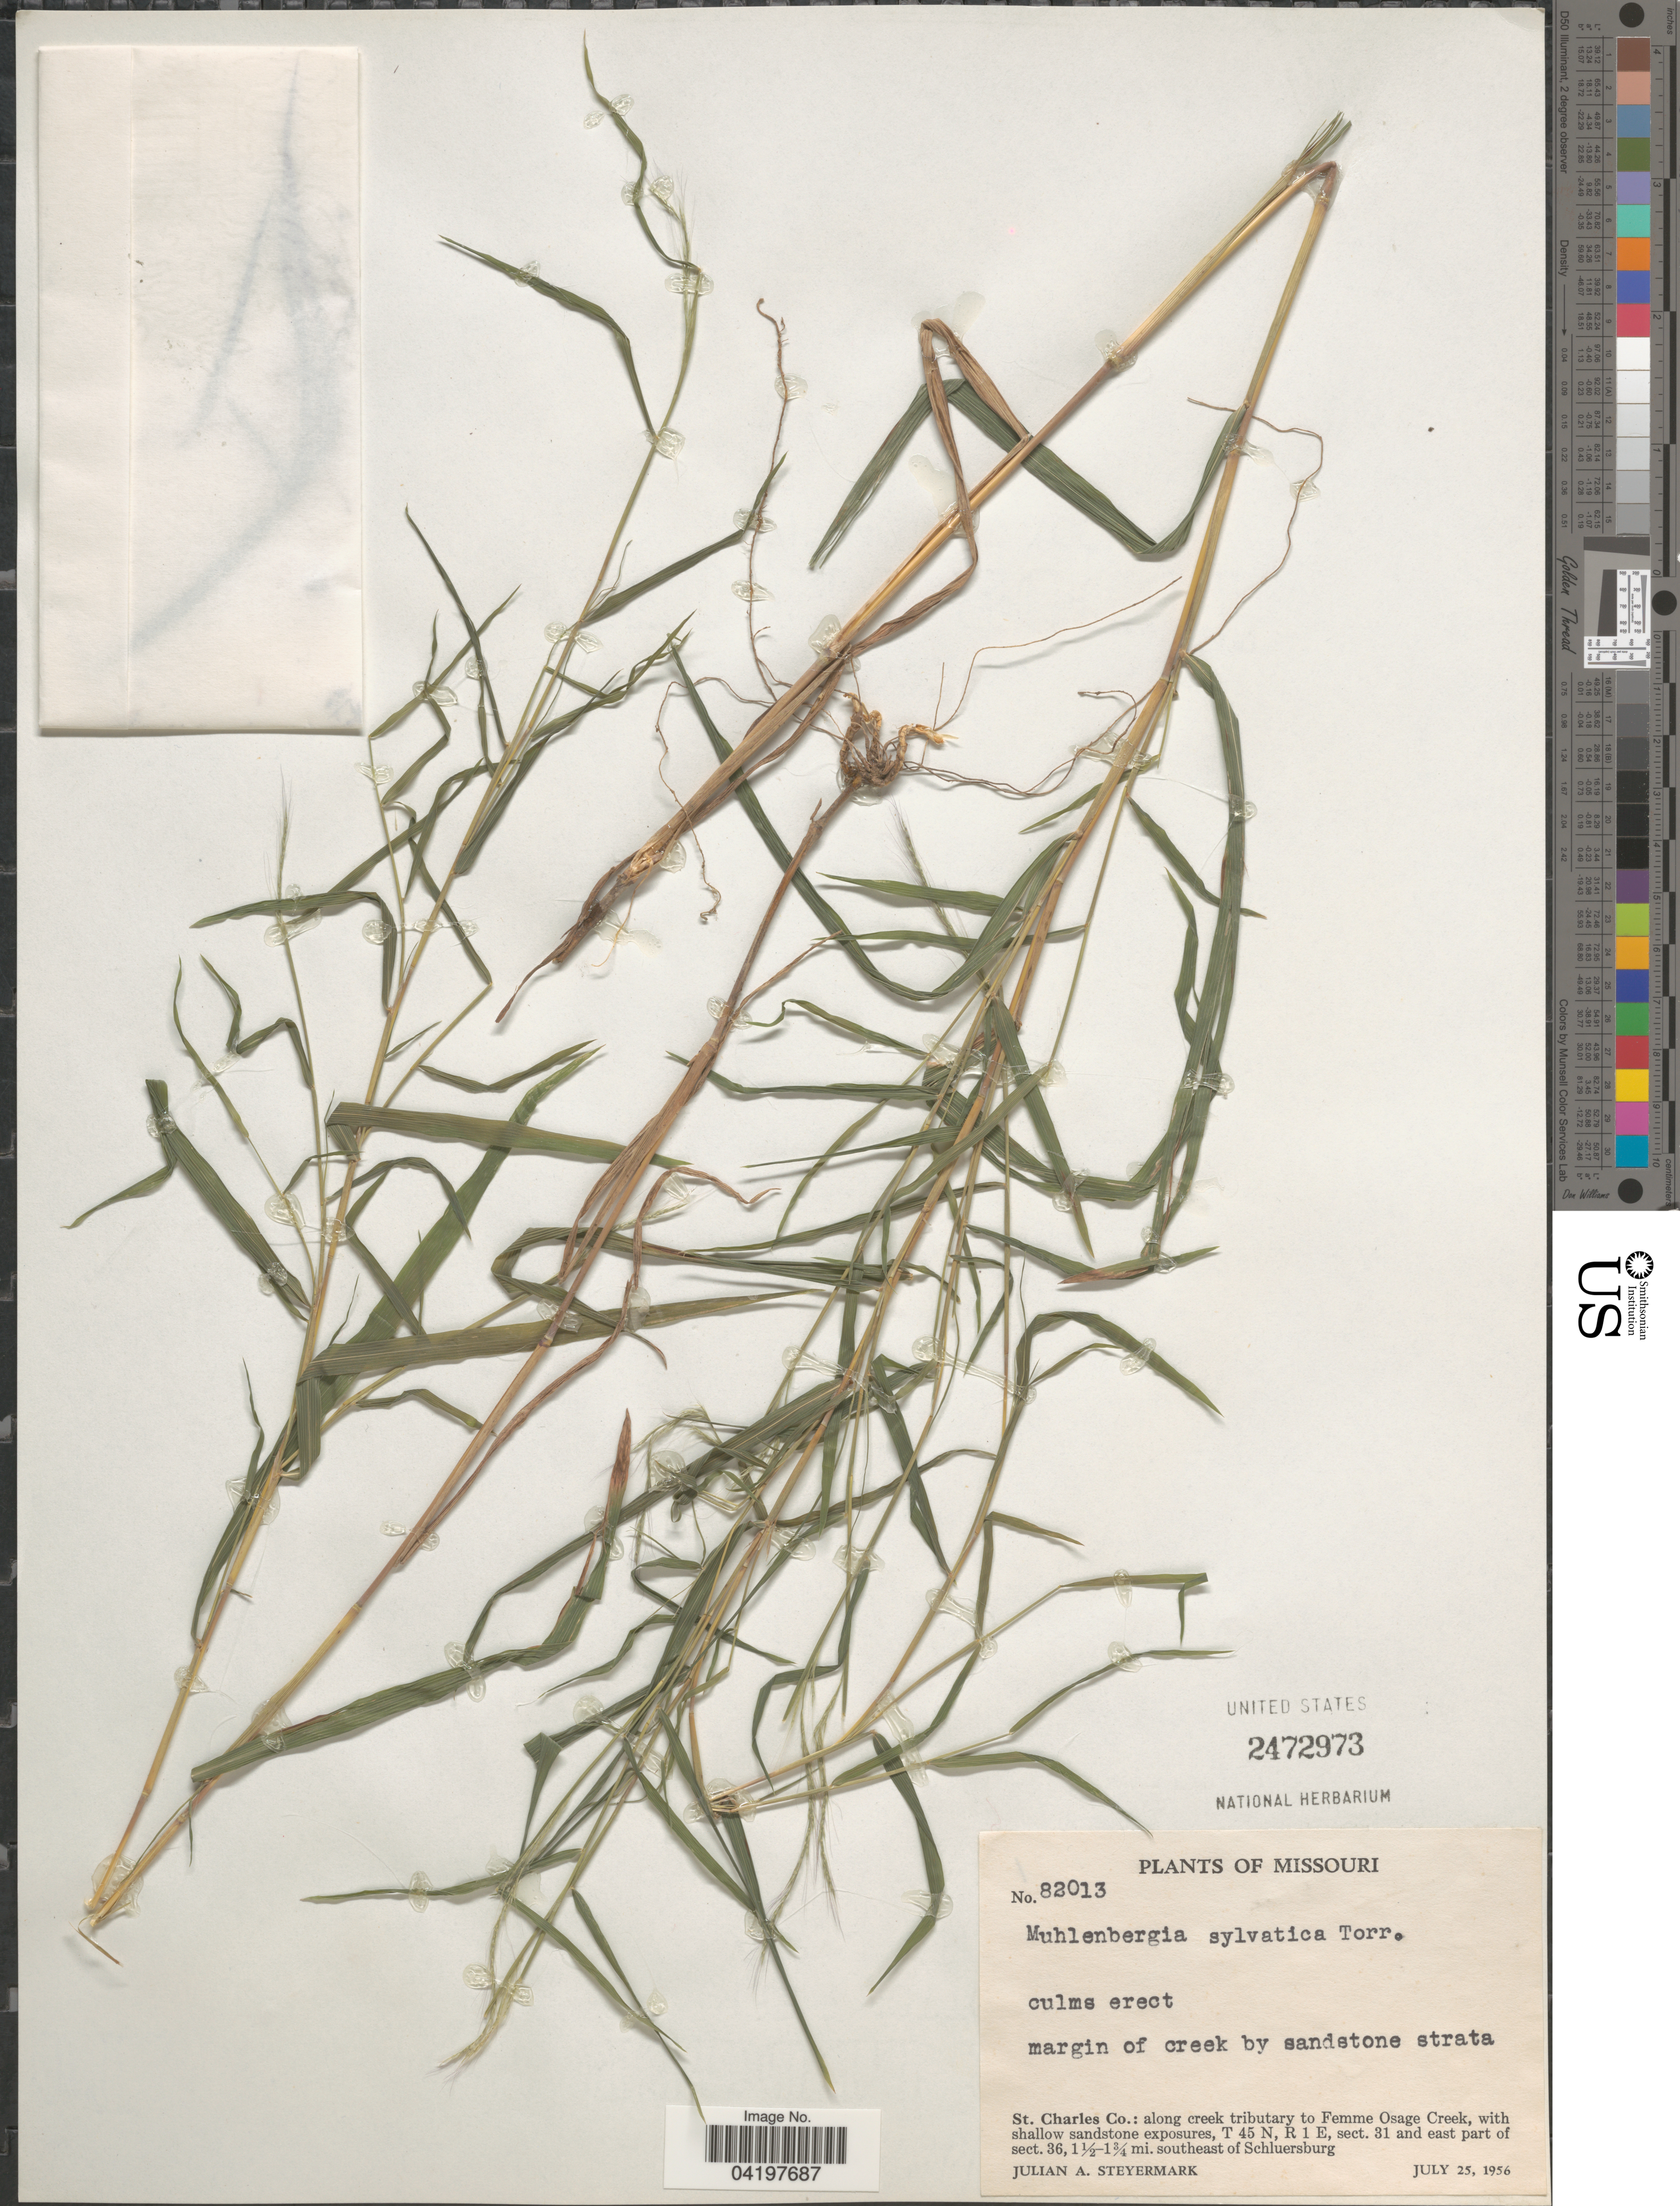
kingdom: Plantae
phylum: Tracheophyta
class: Liliopsida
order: Poales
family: Poaceae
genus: Muhlenbergia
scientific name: Muhlenbergia sylvatica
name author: (Torr.) Torr. ex A. Gray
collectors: J. Steyermark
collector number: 82013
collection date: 1956-07-25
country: United States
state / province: Missouri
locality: Margin of creek by sandstone strata. St. Charles Co.: along creek tributary to Femme Osage Creek, with shallow sandstone exposures, T 45 N, R 1 E, sect. 31 and east part of sect. 36, 1½-1¾ mi. southeast of Schluersburg.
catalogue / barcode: US 2472973